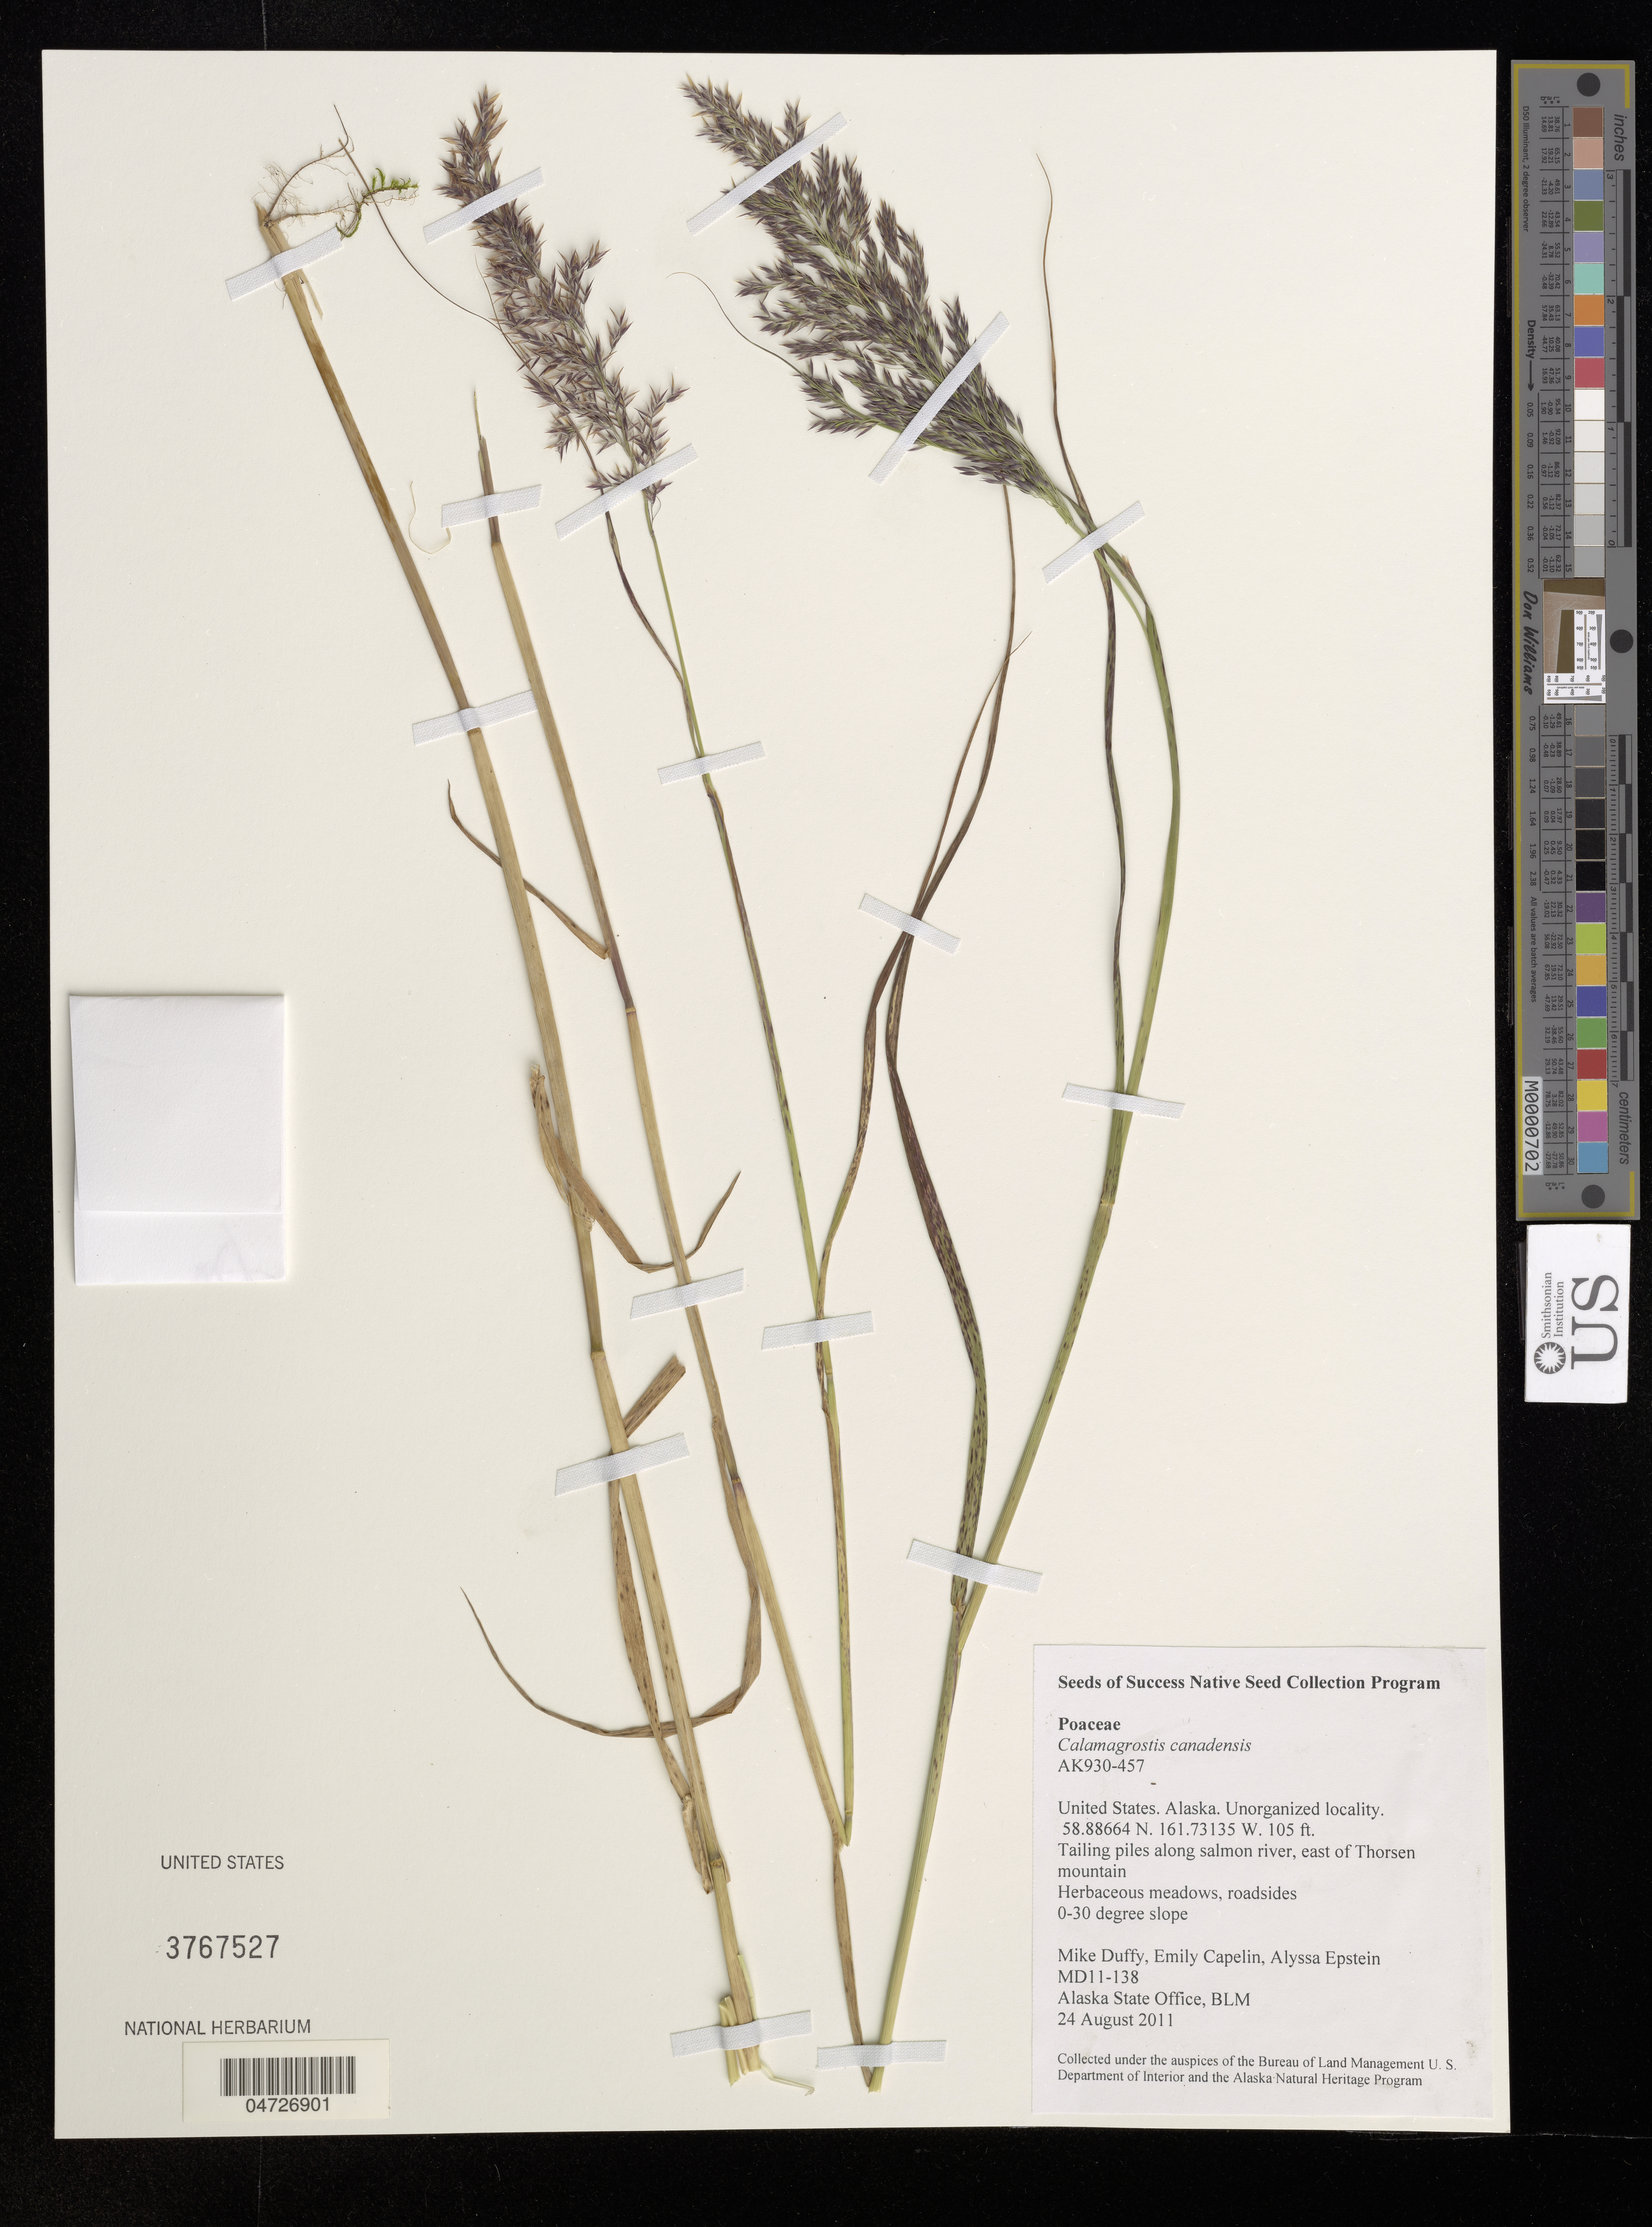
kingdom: Plantae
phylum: Tracheophyta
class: Liliopsida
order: Poales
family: Poaceae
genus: Calamagrostis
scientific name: Calamagrostis canadensis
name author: (Michx.) P. Beauv.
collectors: M. Duffy, E. Capelin & A. Epstein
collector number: MD11-138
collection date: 2011-08-24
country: United States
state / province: Alaska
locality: Unorganized locality. Tailing piles along salmon river, east of Thorsen mountain.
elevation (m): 32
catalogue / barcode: US 3767527